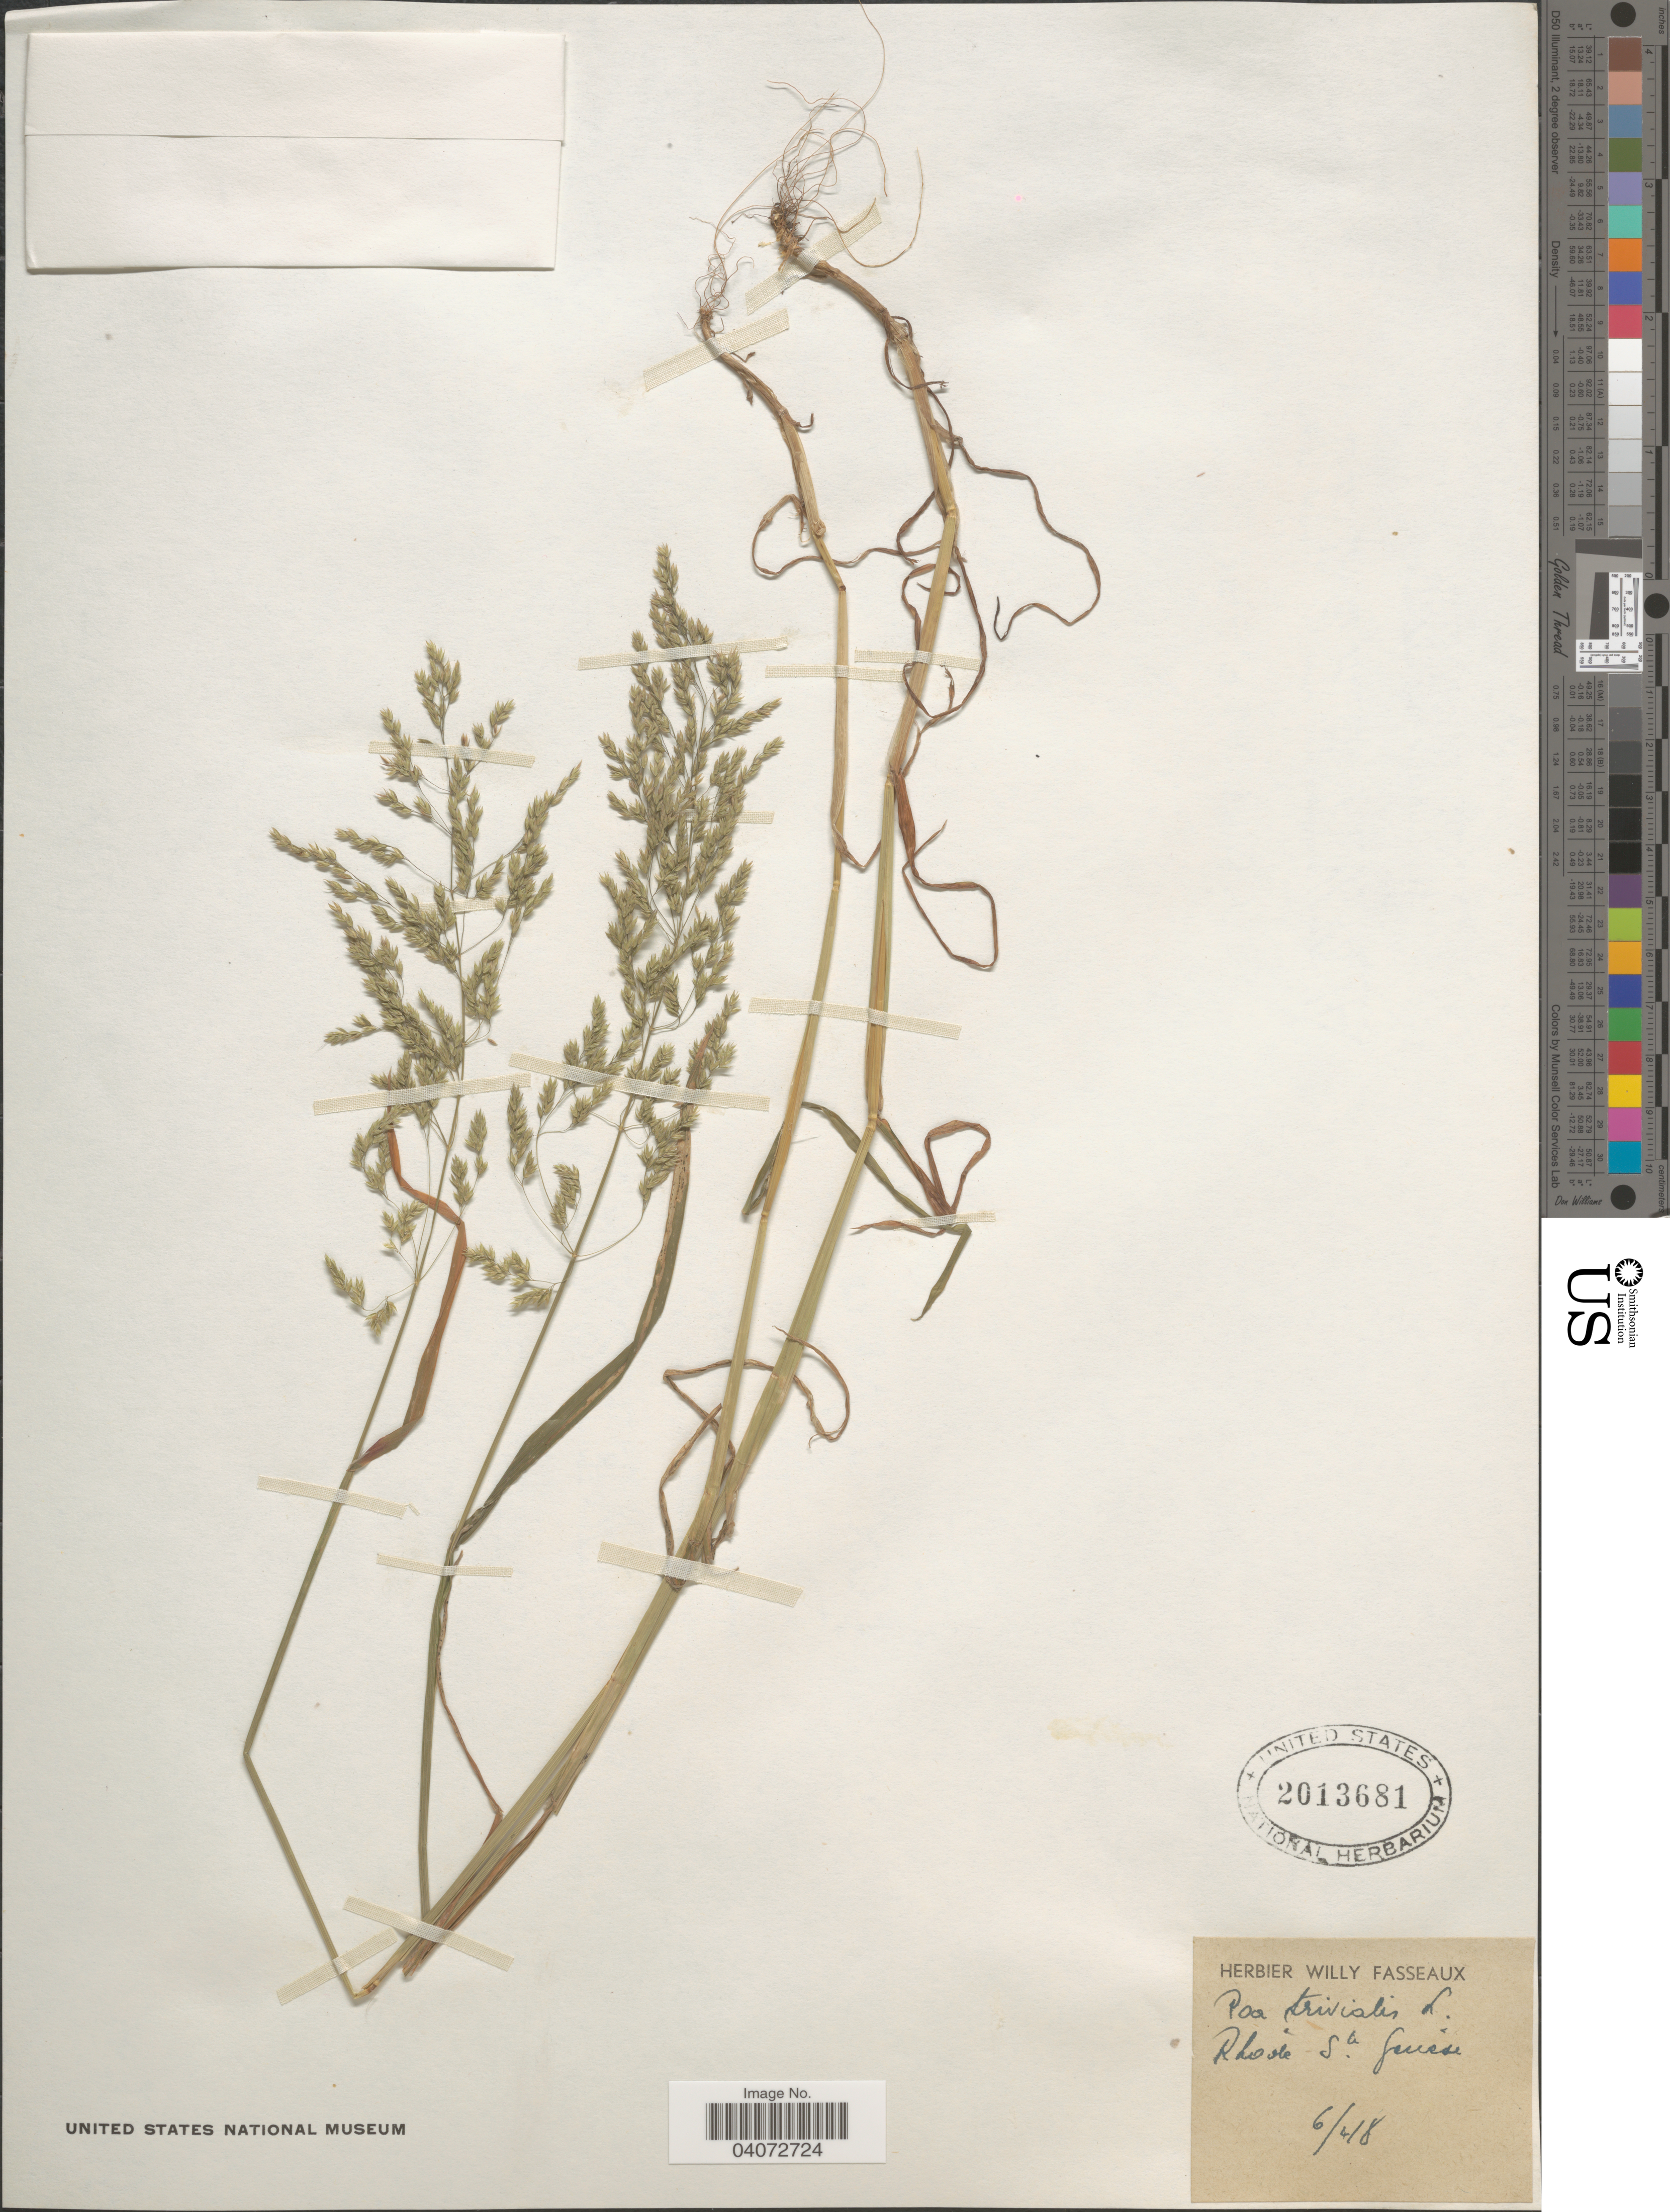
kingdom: Plantae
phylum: Tracheophyta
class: Liliopsida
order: Poales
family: Poaceae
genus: Poa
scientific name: Poa trivialis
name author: L.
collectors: Ex herb. Willy Fasseaux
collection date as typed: Transcribed d/m/y: 6/4/18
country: Belgium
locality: Rhode Ste. Genese.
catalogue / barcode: US 2013681